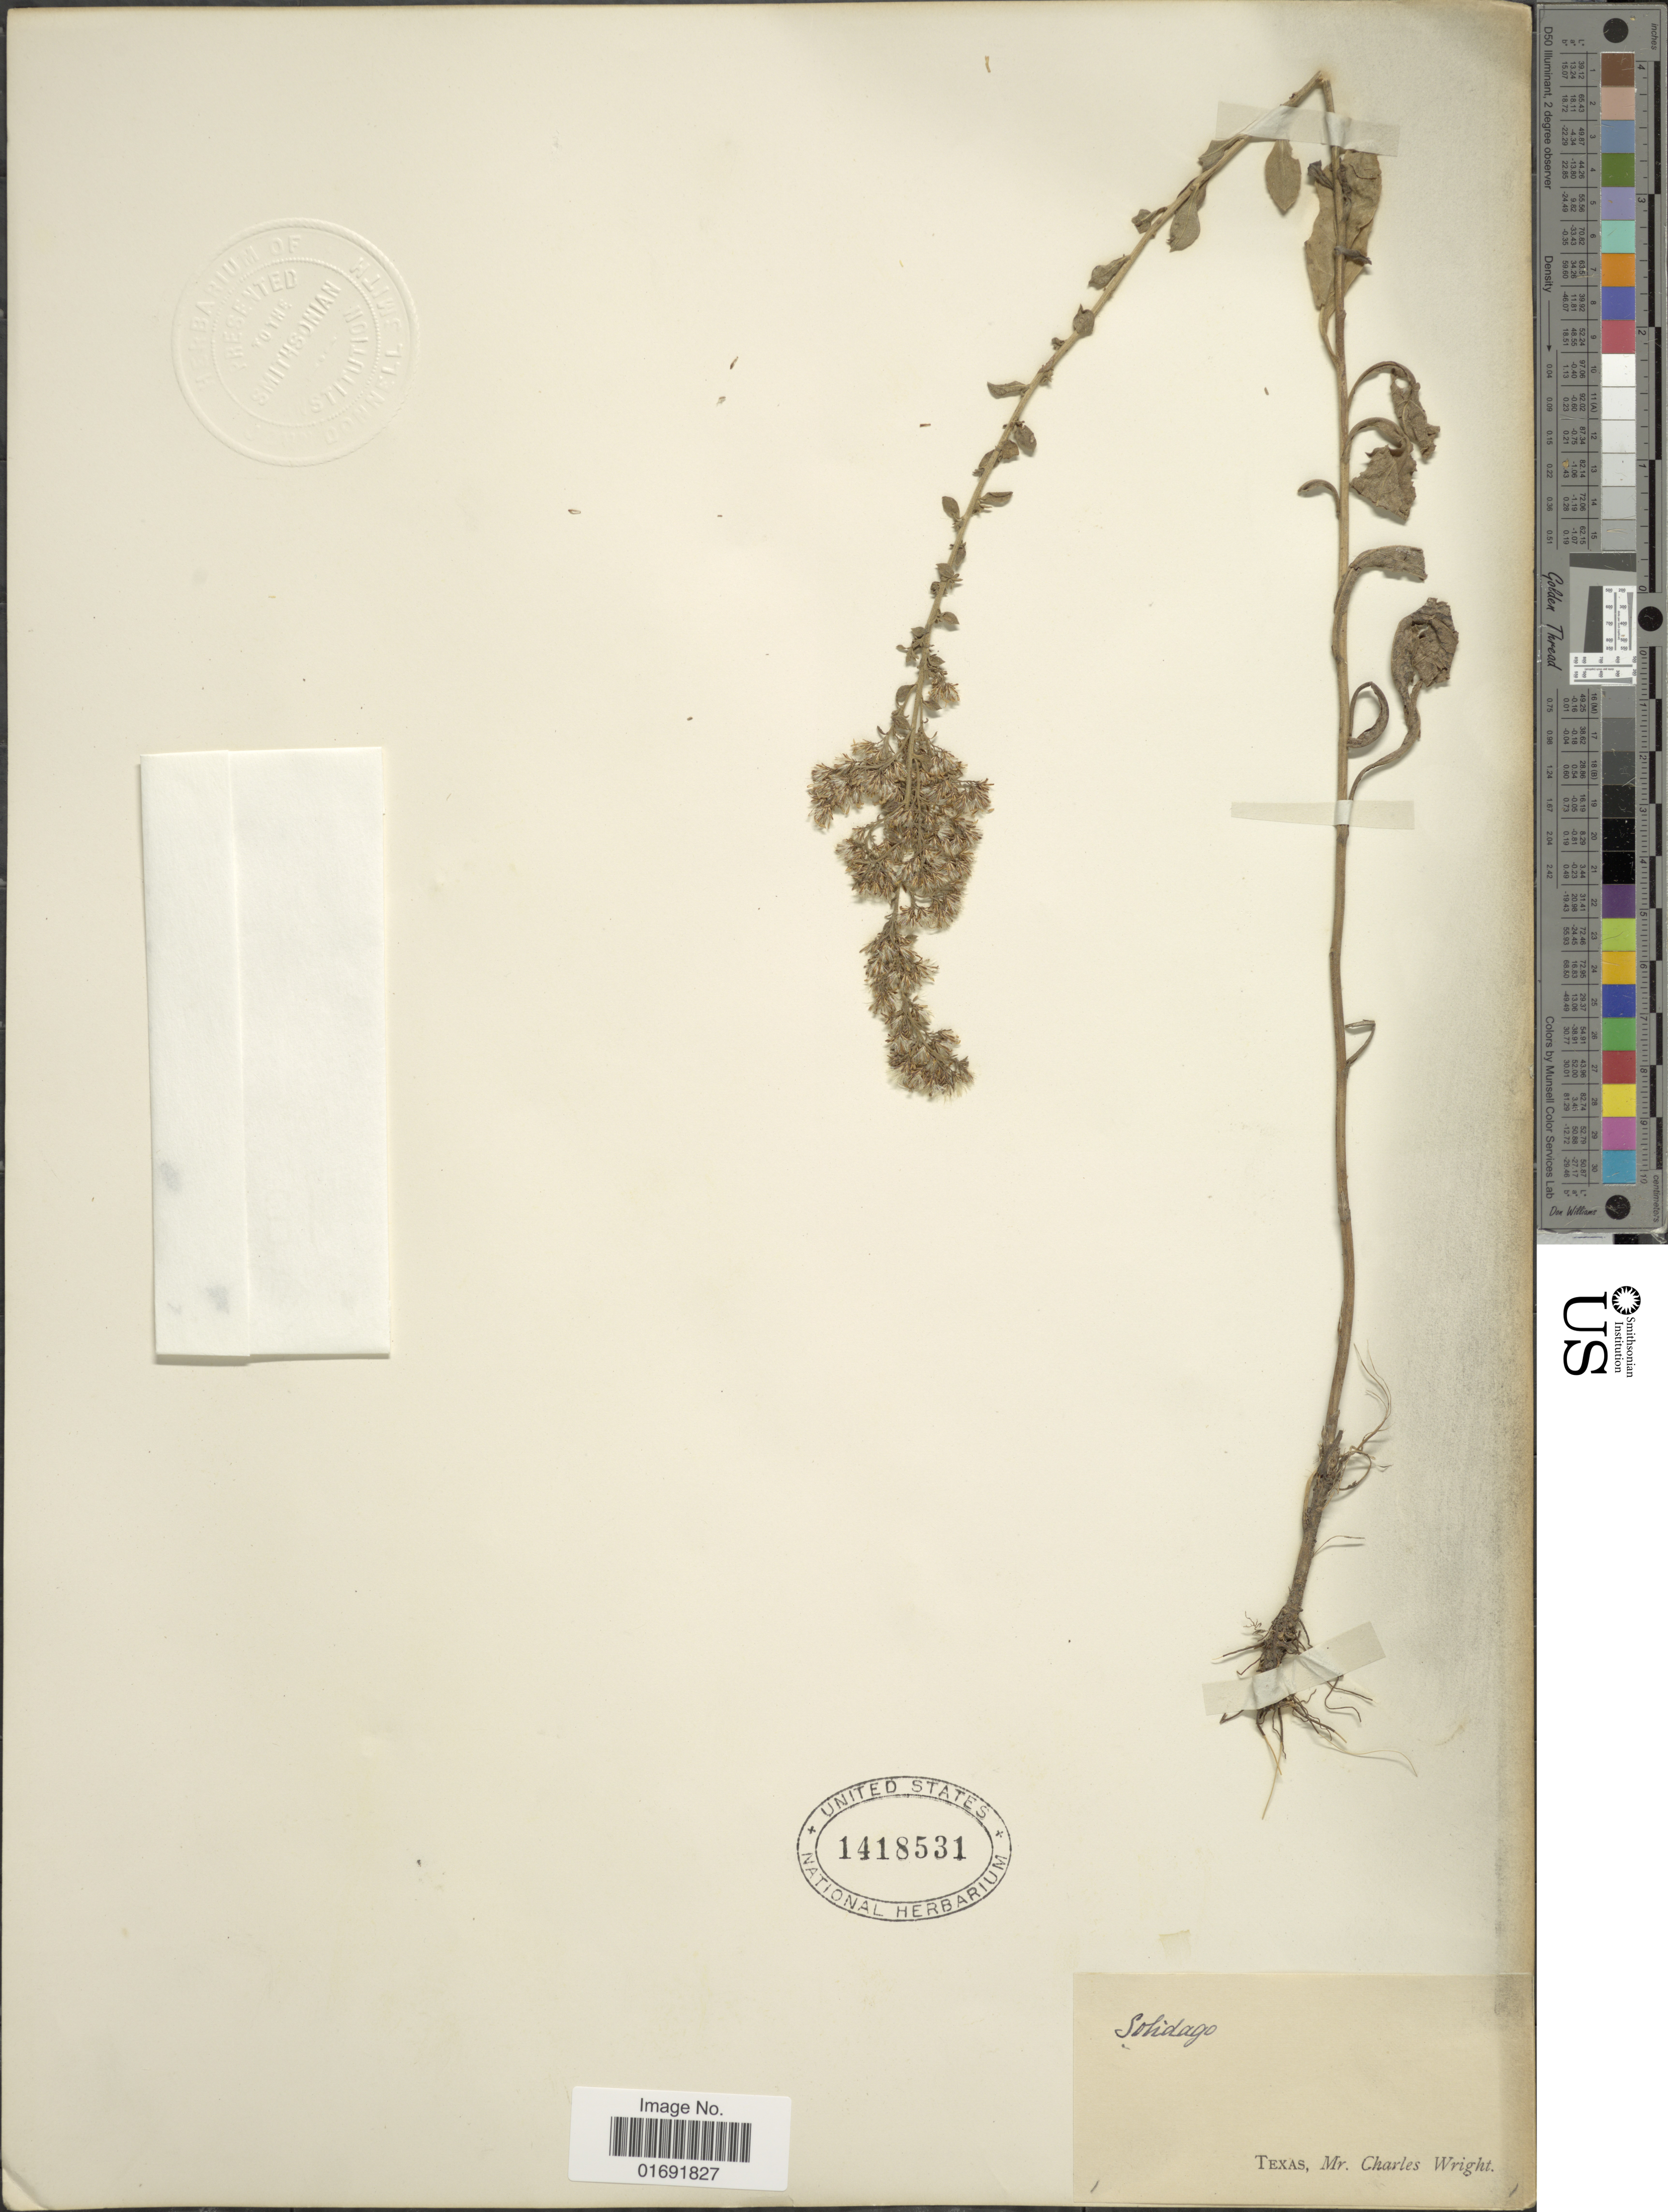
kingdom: Plantae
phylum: Tracheophyta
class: Magnoliopsida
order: Asterales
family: Asteraceae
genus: Solidago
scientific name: Solidago sp.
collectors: C. Wright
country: United States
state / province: Texas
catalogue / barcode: US 1418531